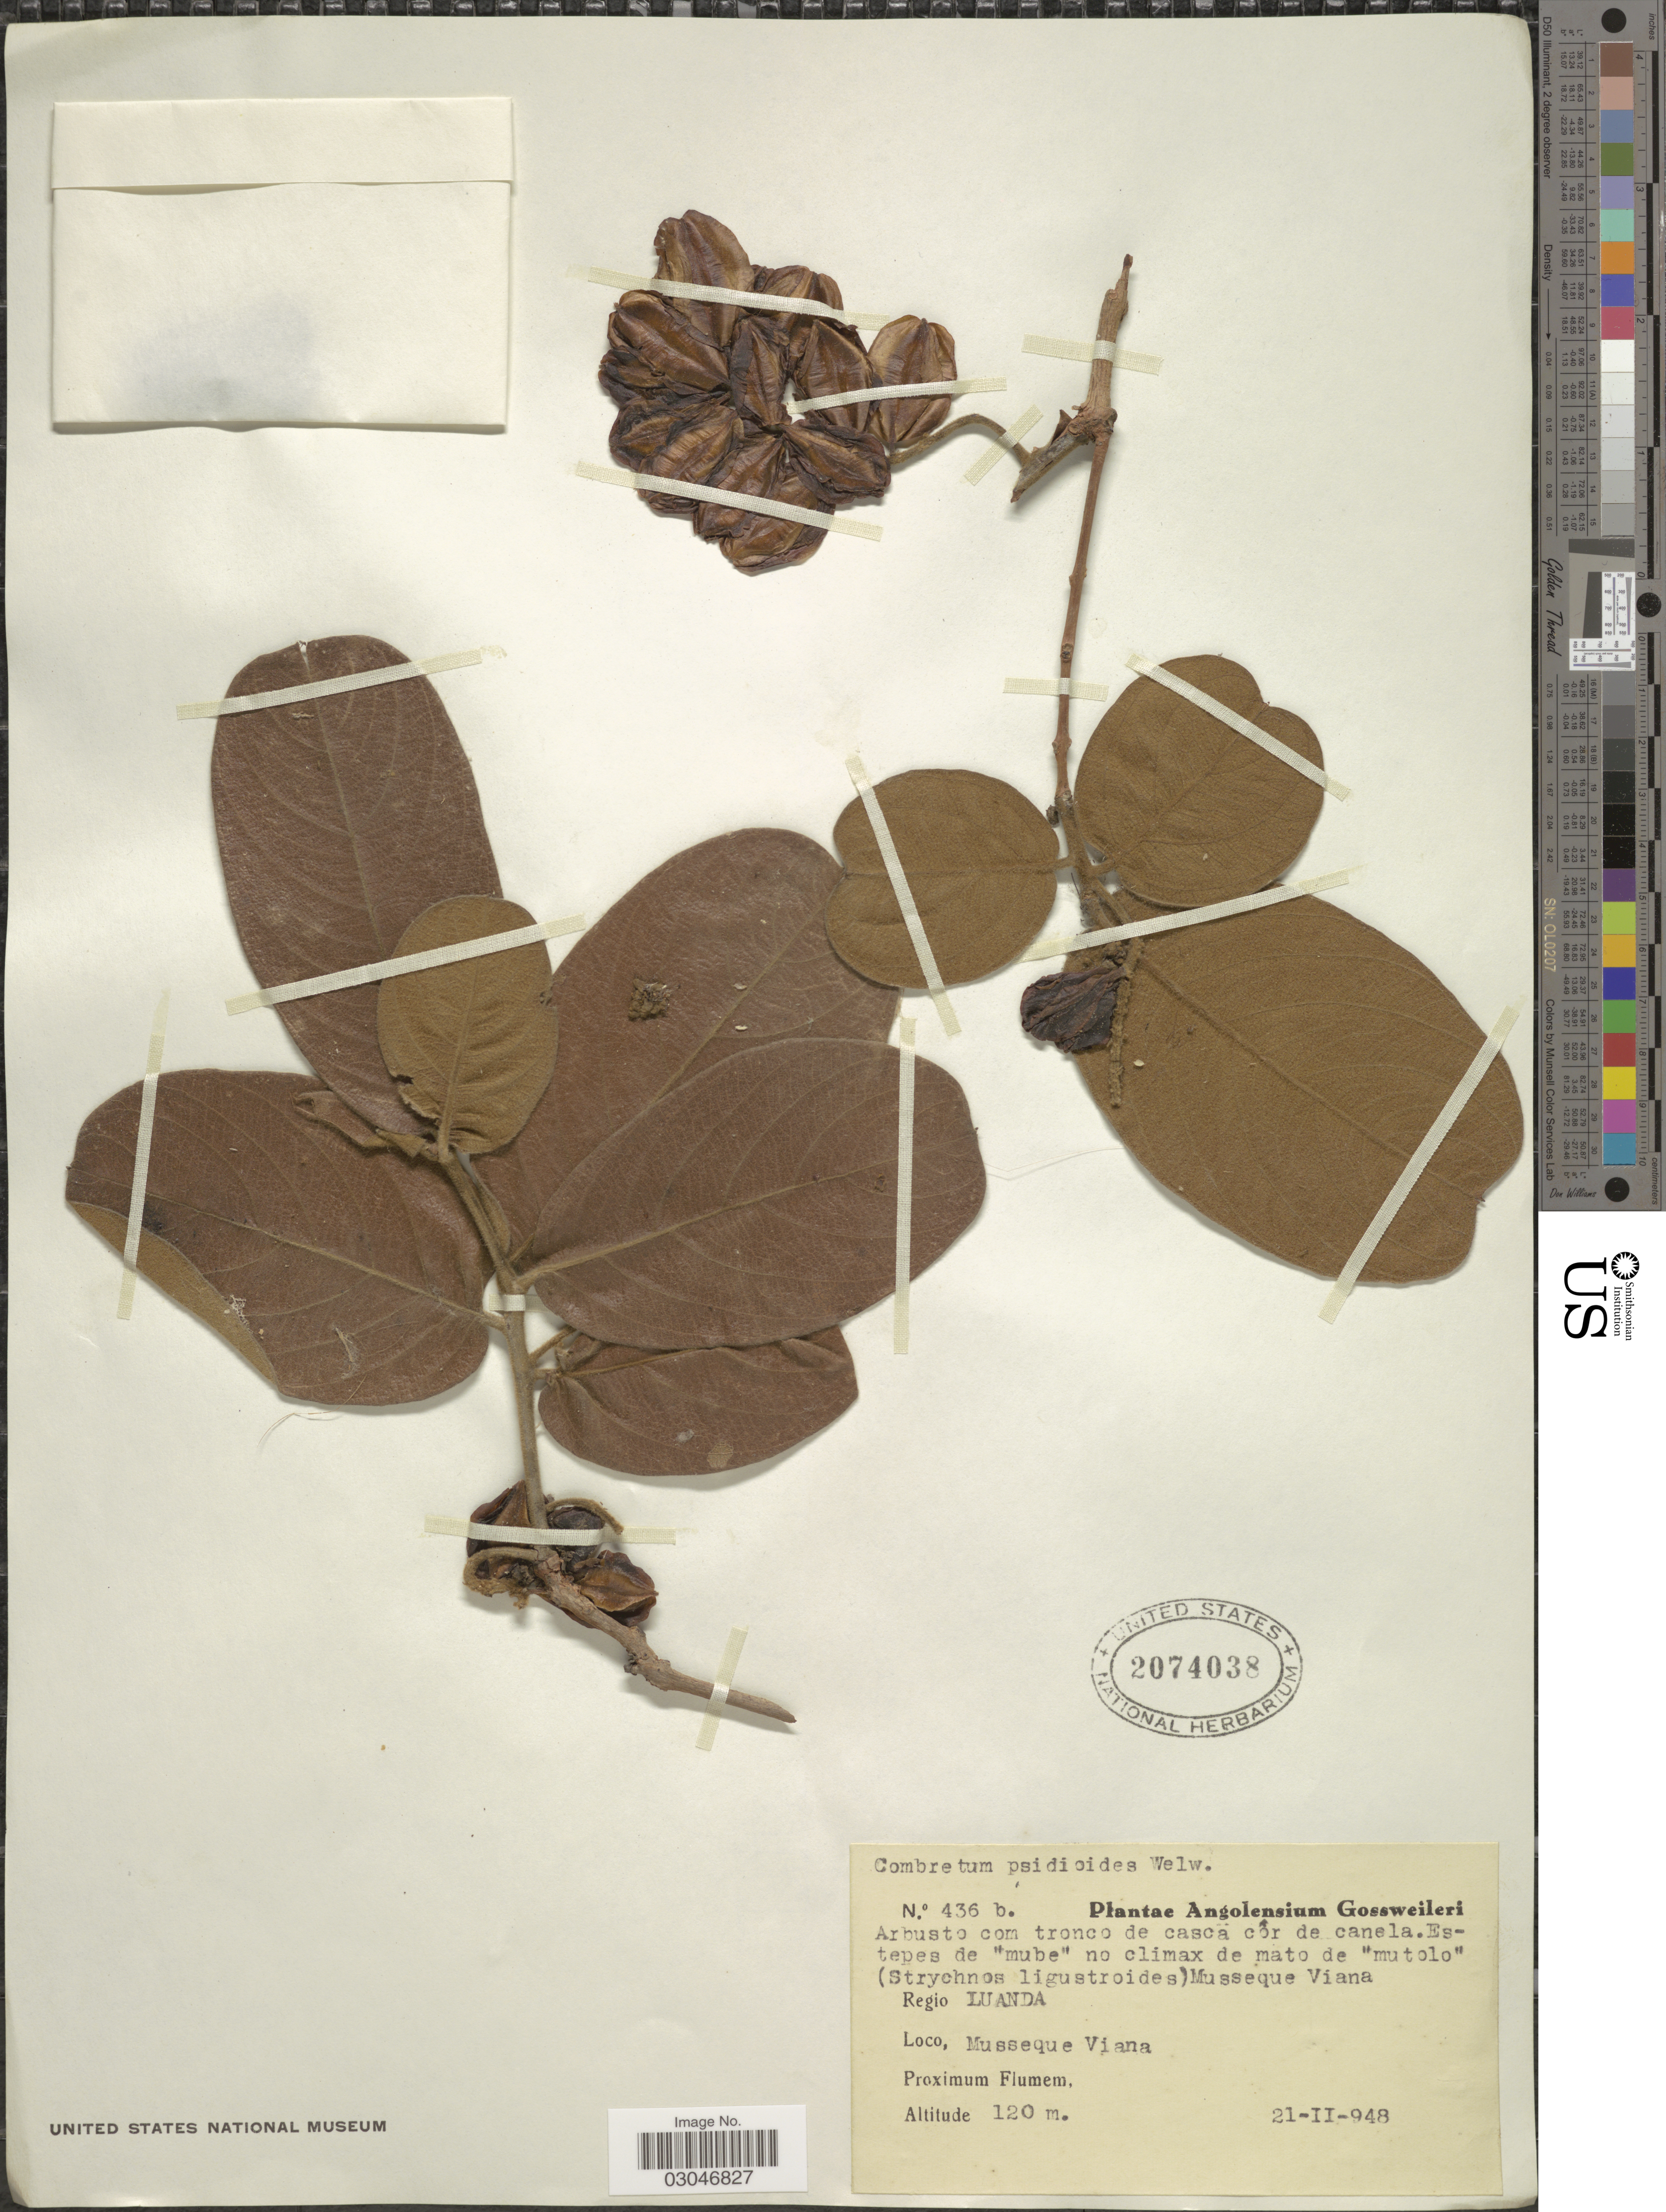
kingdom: Plantae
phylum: Tracheophyta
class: Magnoliopsida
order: Myrtales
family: Combretaceae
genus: Combretum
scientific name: Combretum psidioides subsp. psidioides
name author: Welw.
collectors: -. Gossweiler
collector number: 436b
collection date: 1948-02-21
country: Angola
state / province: Luanda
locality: Regio Luanda. Musseque Viana.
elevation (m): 120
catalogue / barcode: US 2074038